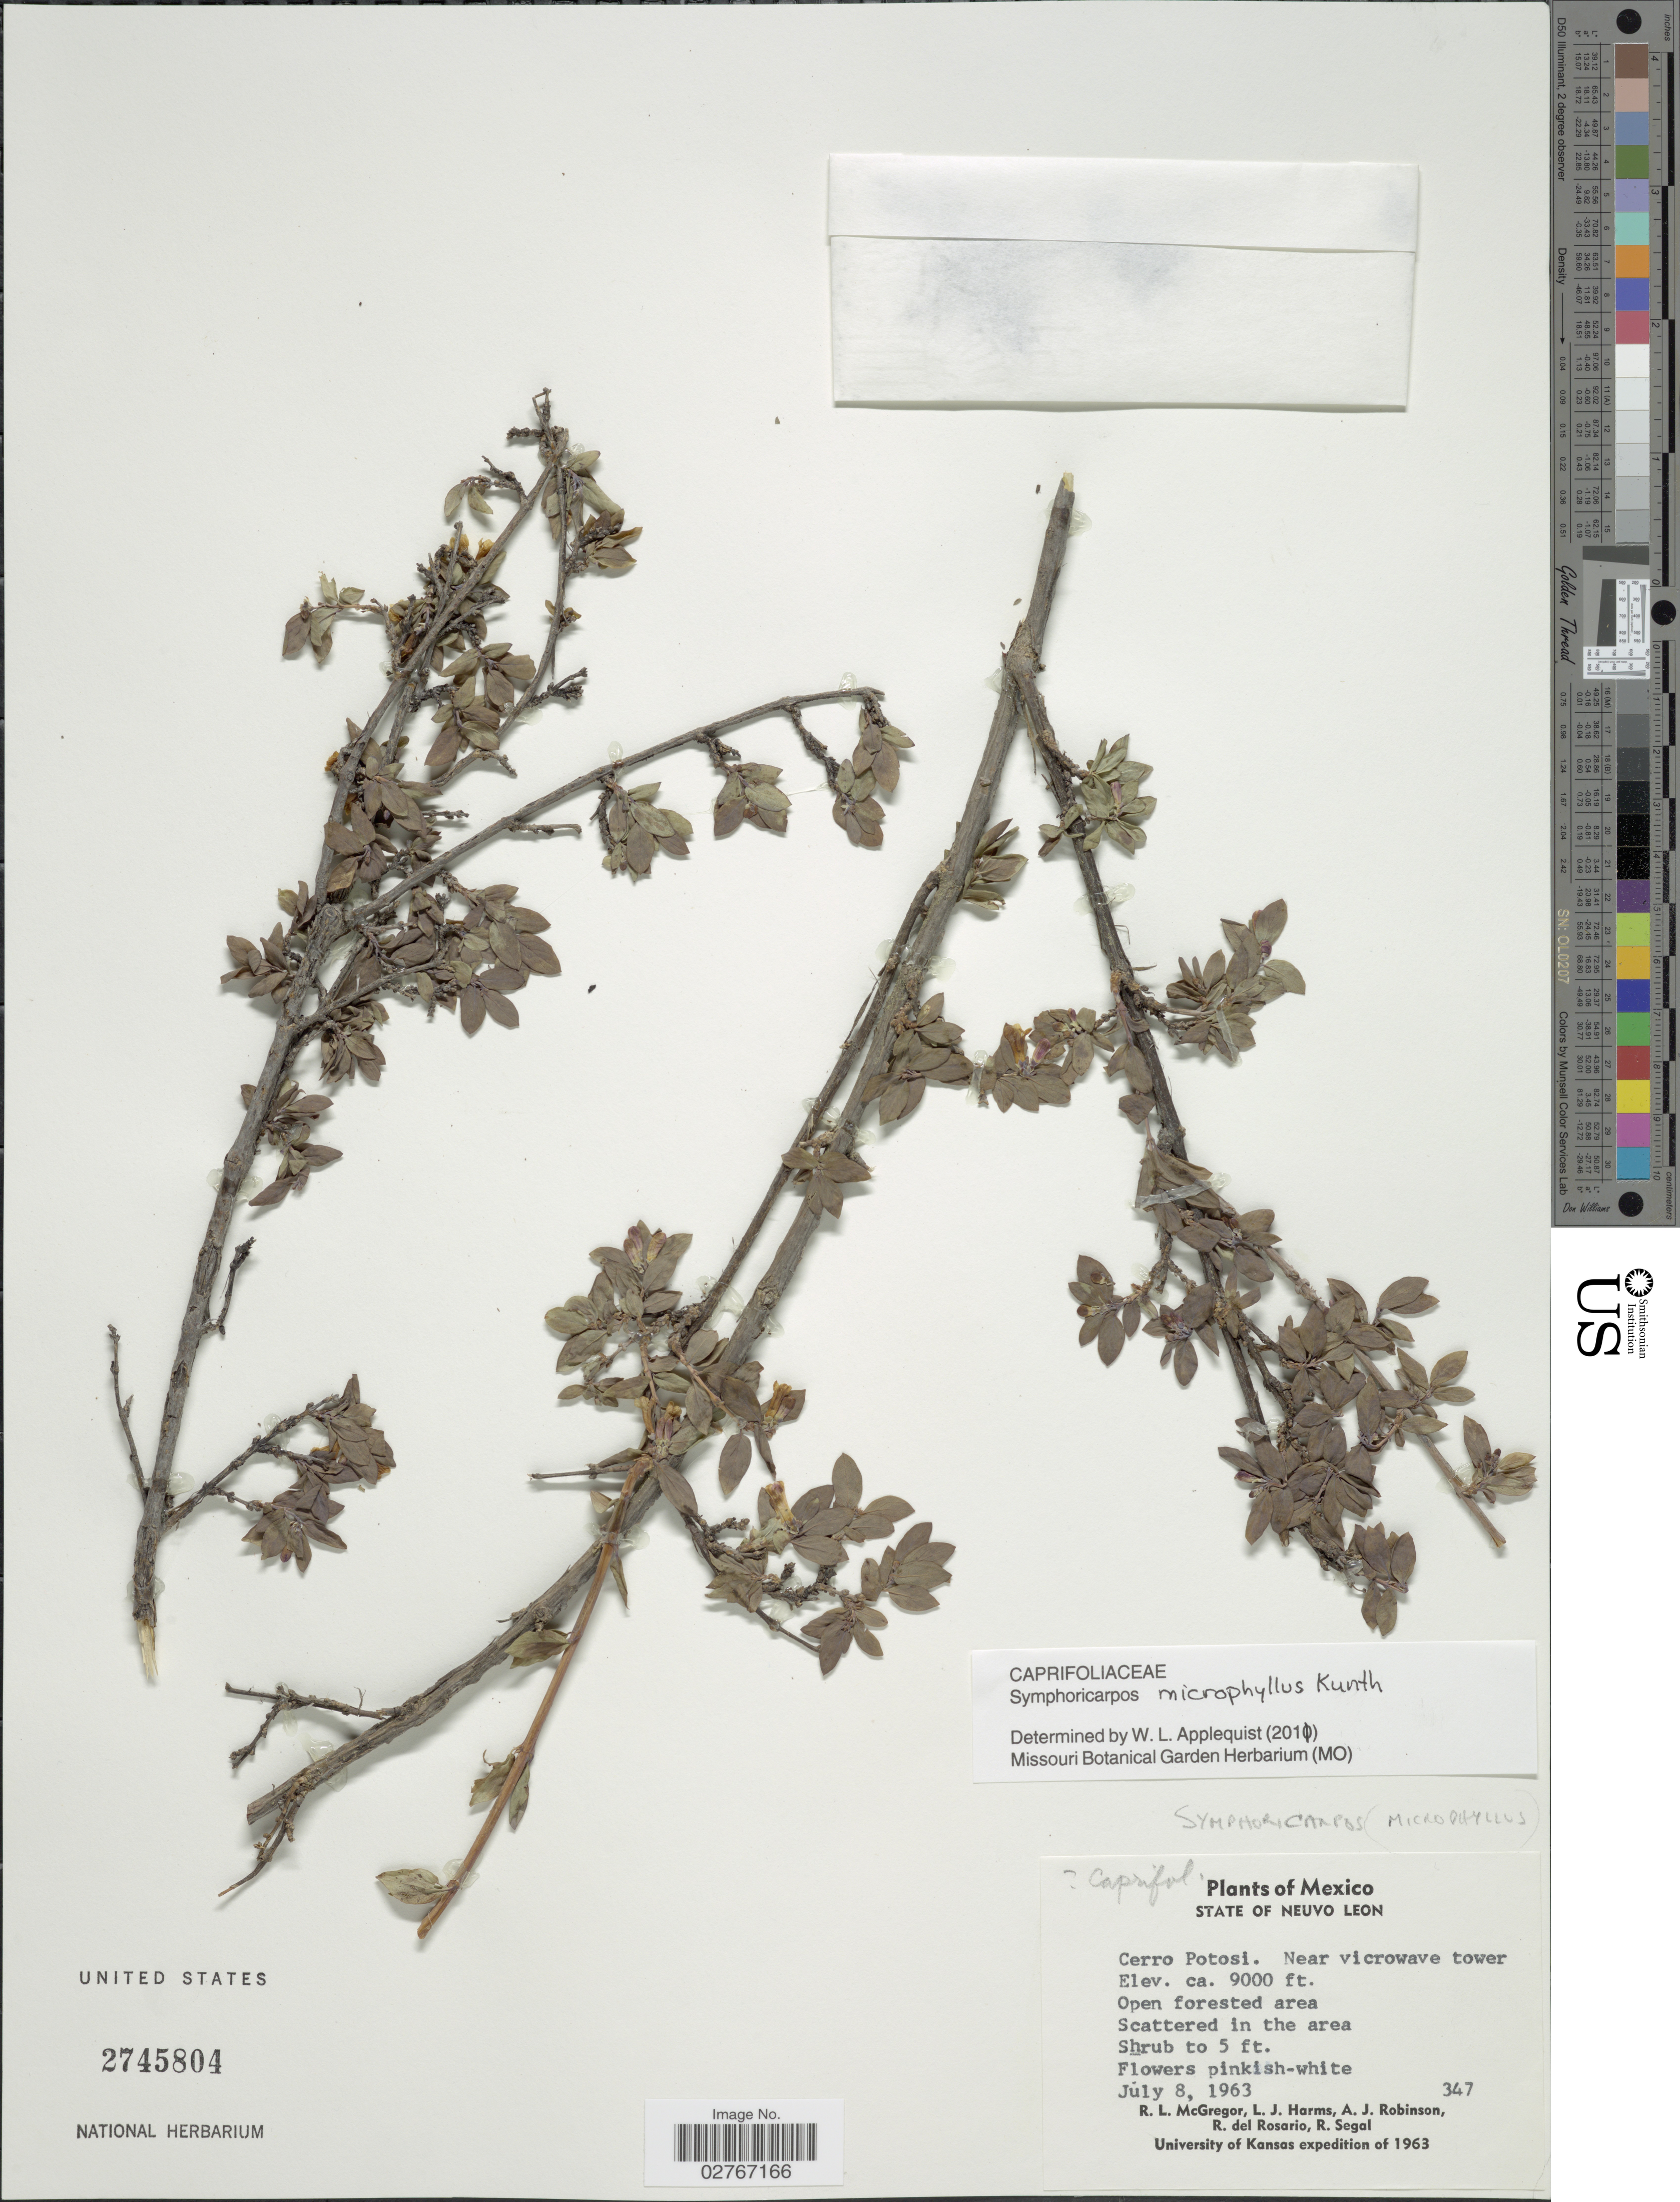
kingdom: Plantae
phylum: Tracheophyta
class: Magnoliopsida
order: Dipsacales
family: Caprifoliaceae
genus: Symphoricarpos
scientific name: Symphoricarpos microphyllus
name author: Kunth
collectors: R. McGregor, L. Harms, A. J. Robinson, R. del Rosario & R. Segal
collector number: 347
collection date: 1963-07-08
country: Mexico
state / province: Nuevo León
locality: Cerro Potosi. Near vicrowave tower.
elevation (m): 2743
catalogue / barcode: US 2745804